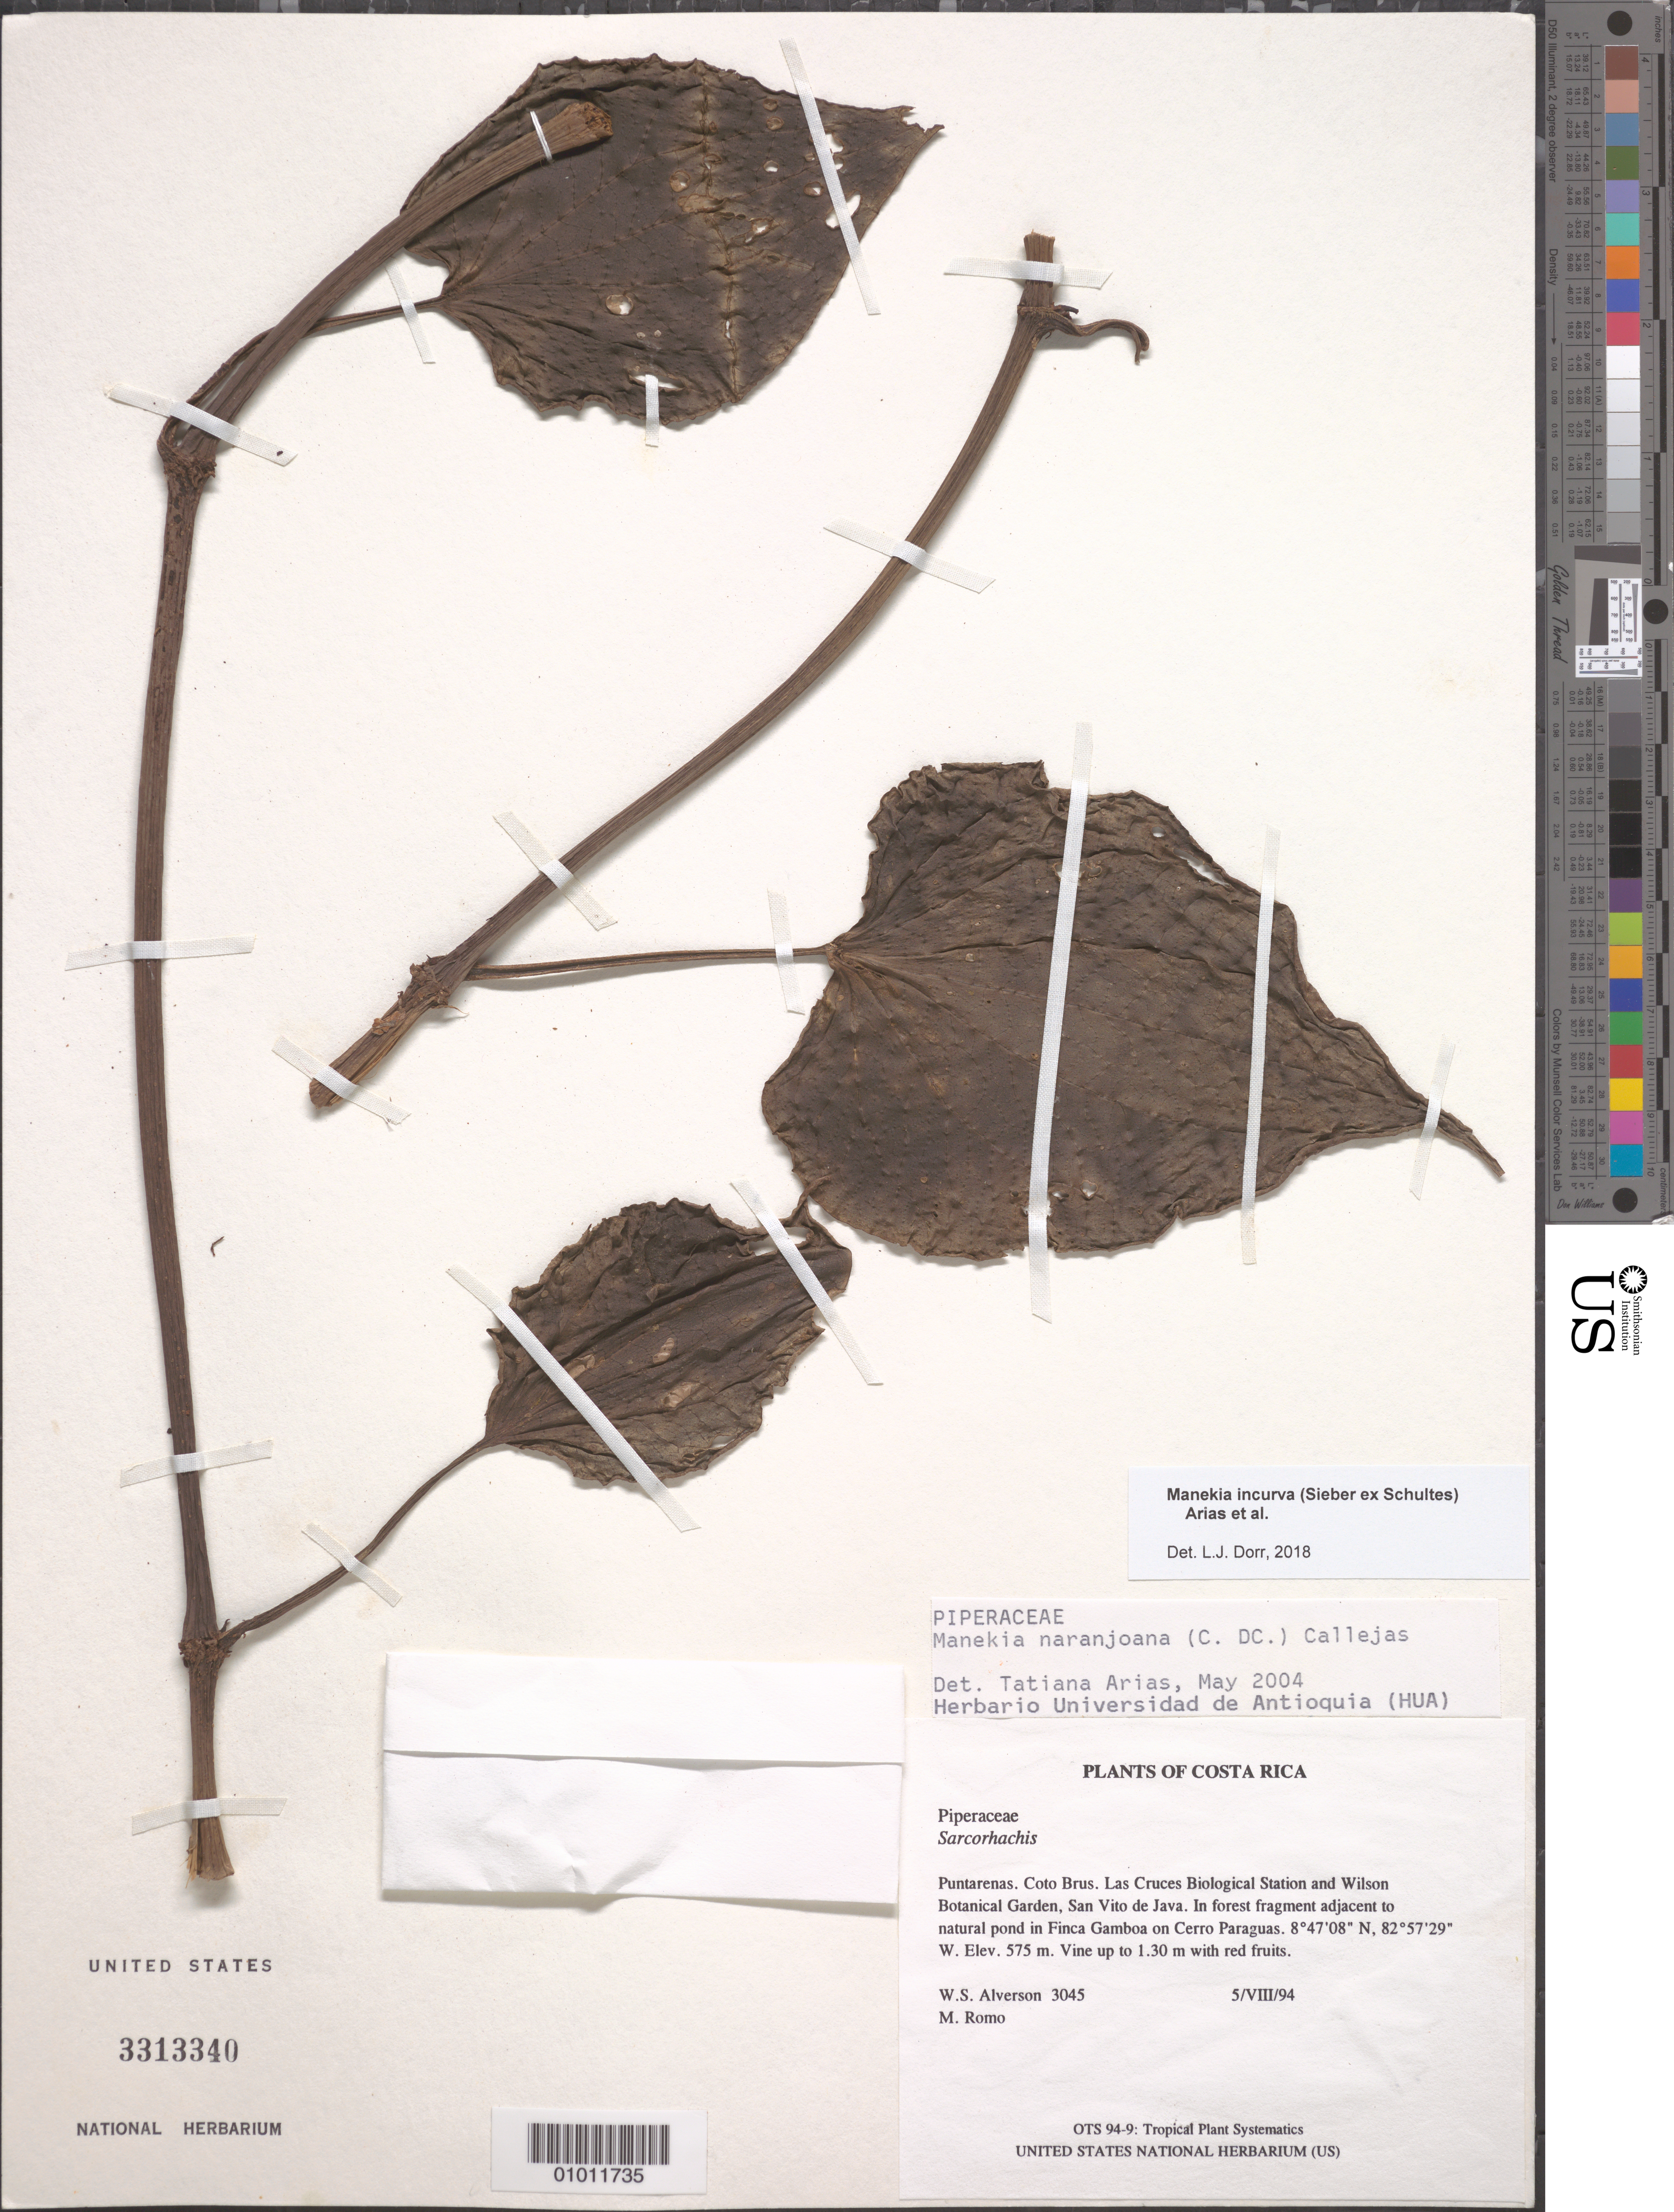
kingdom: Plantae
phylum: Tracheophyta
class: Magnoliopsida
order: Piperales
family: Piperaceae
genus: Manekia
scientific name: Manekia naranjoana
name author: (C. DC.) Callejas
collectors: W. S. Alverson & M. Romo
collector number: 3045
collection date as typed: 05 Aug 1994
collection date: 1994-08-05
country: Costa Rica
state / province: Puntarenas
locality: Coto Brus. Las Cruces Biological Station and Wilson Botanical Garden, San Vito de Java. In forest fragment adjacent to natural pond in Finca Gamboa on Cerro Paraguas.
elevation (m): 575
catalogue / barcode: US 3313340